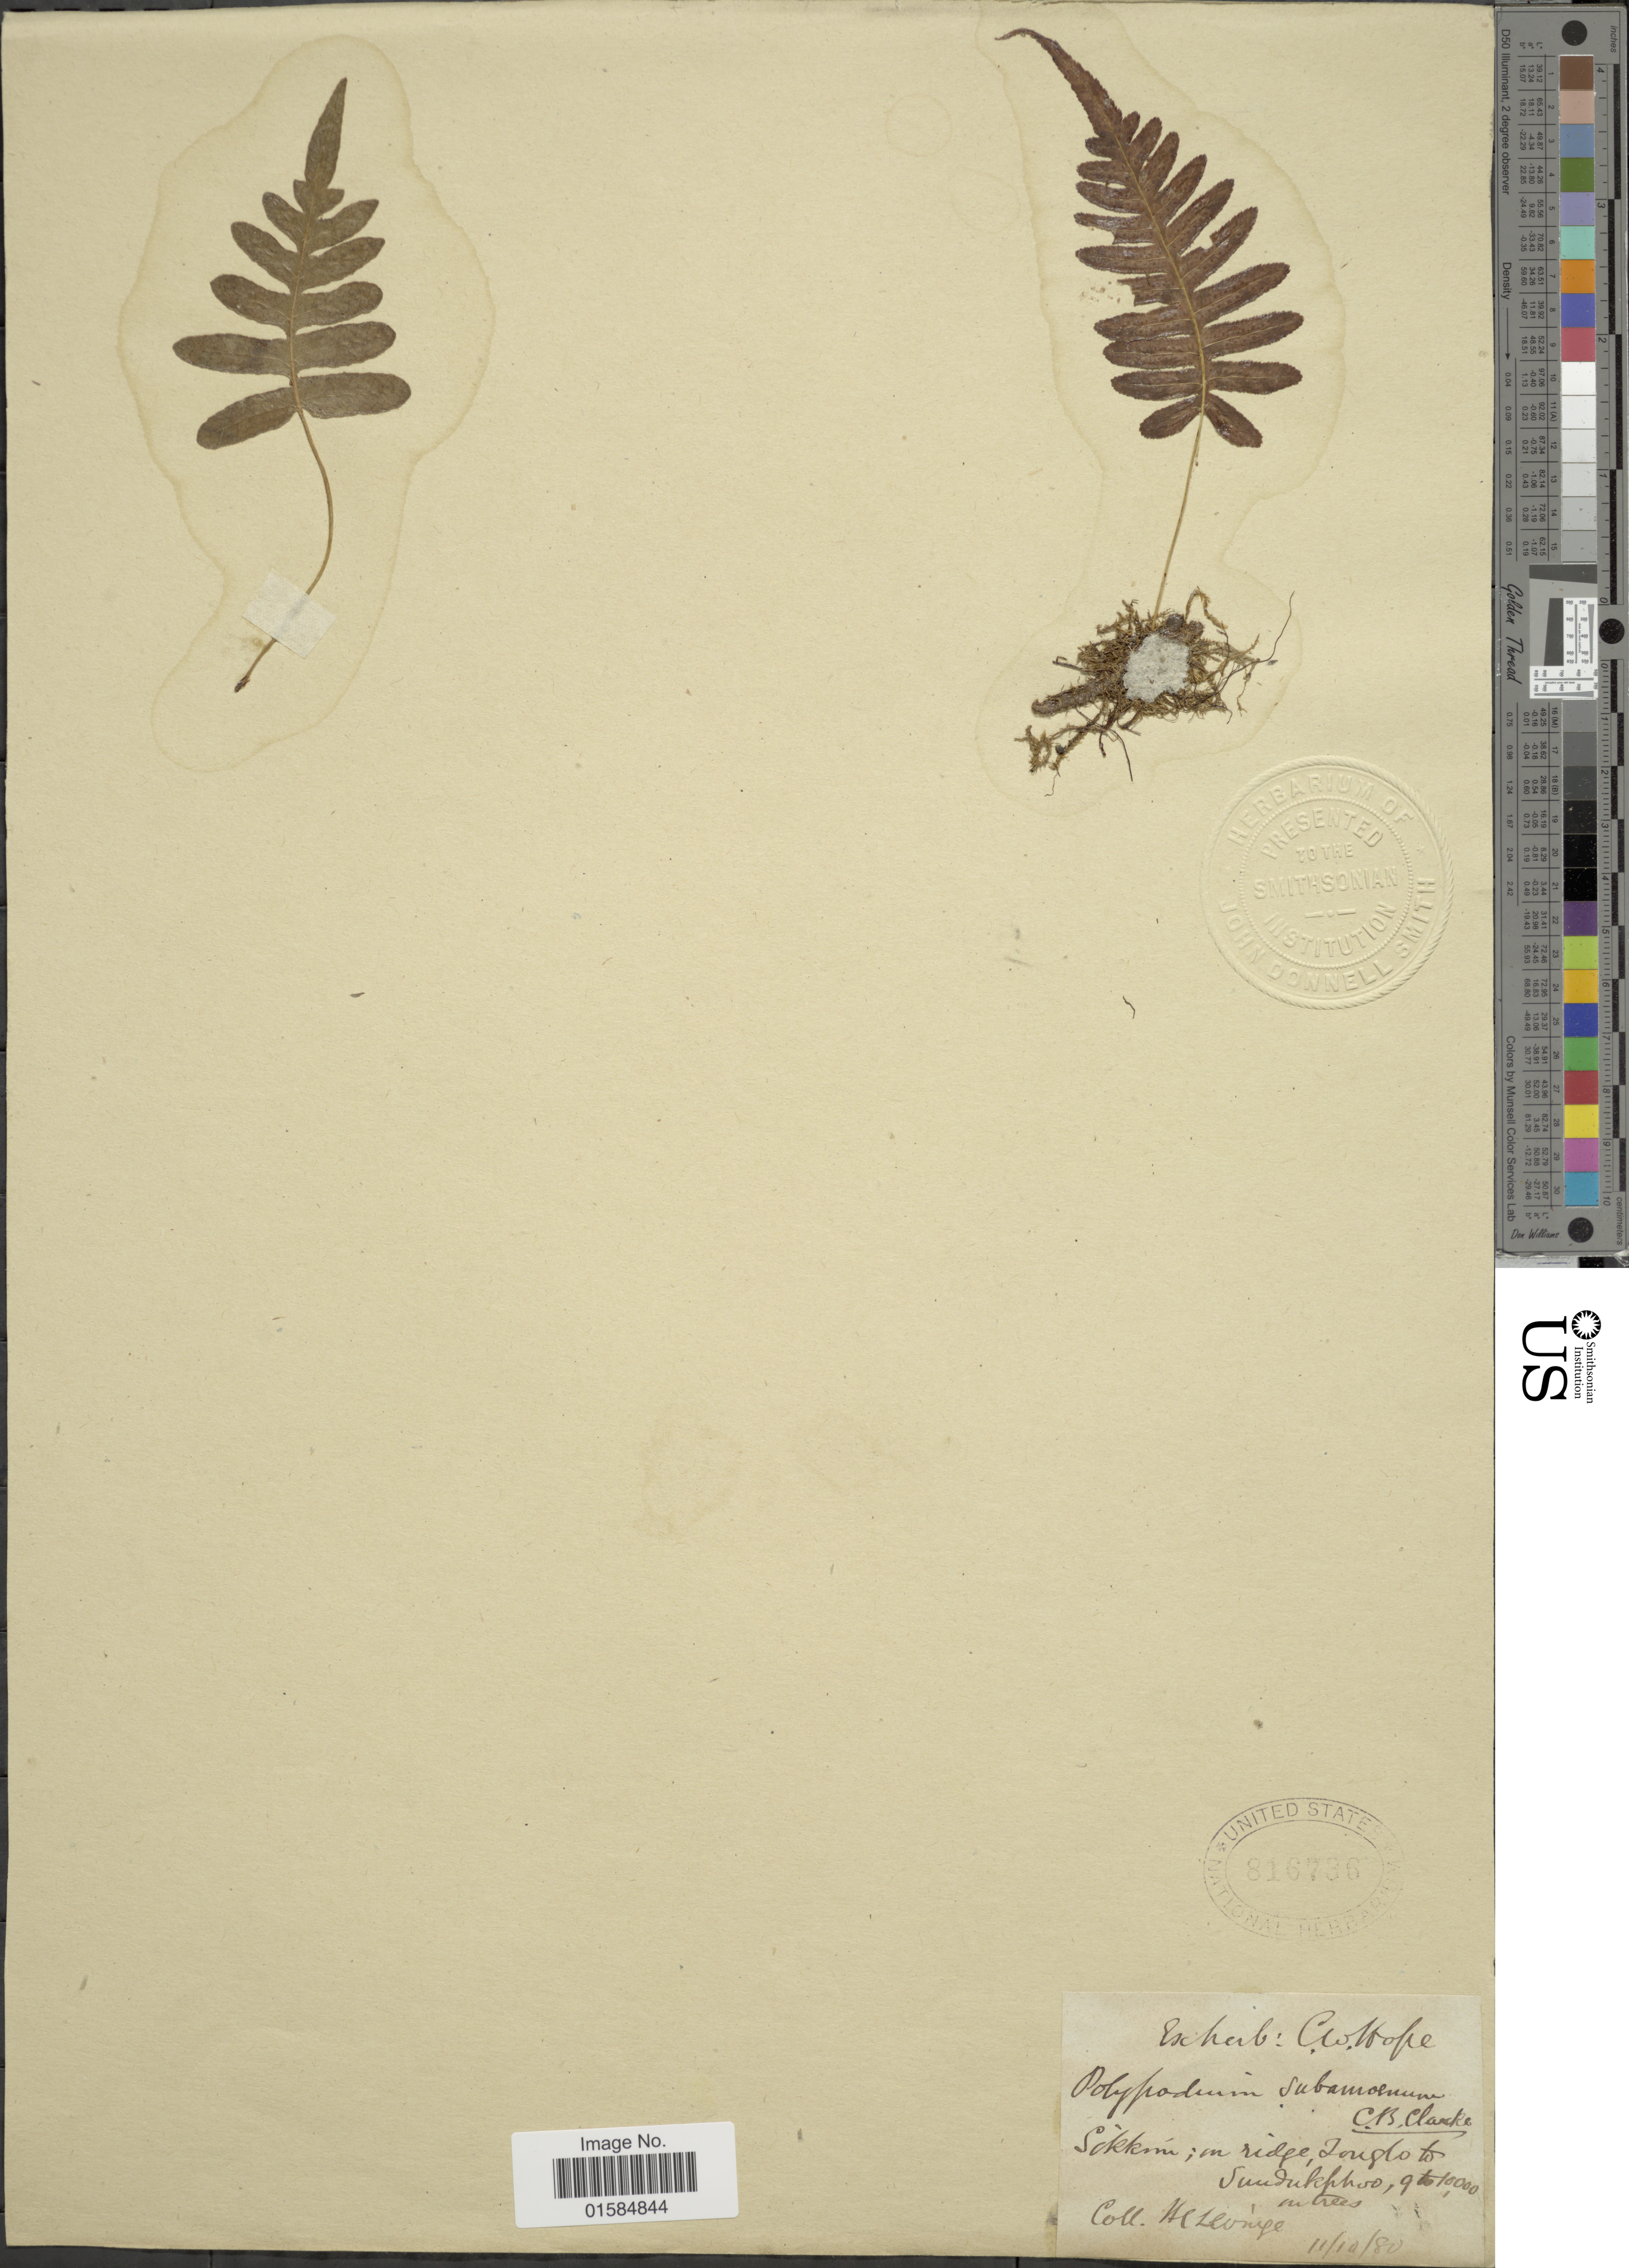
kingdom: Plantae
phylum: Tracheophyta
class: Polypodiopsida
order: Polypodiales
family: Polypodiaceae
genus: Goniophlebium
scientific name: Goniophlebium subamoenum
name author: (C.B. Clarke) Bedd.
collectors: H. Levinge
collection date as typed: Transcribed d/m/y: 11/10/80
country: India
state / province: Sikkim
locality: Sikkim; on ridge, Tonglo to Sundukphoo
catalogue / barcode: US 816736